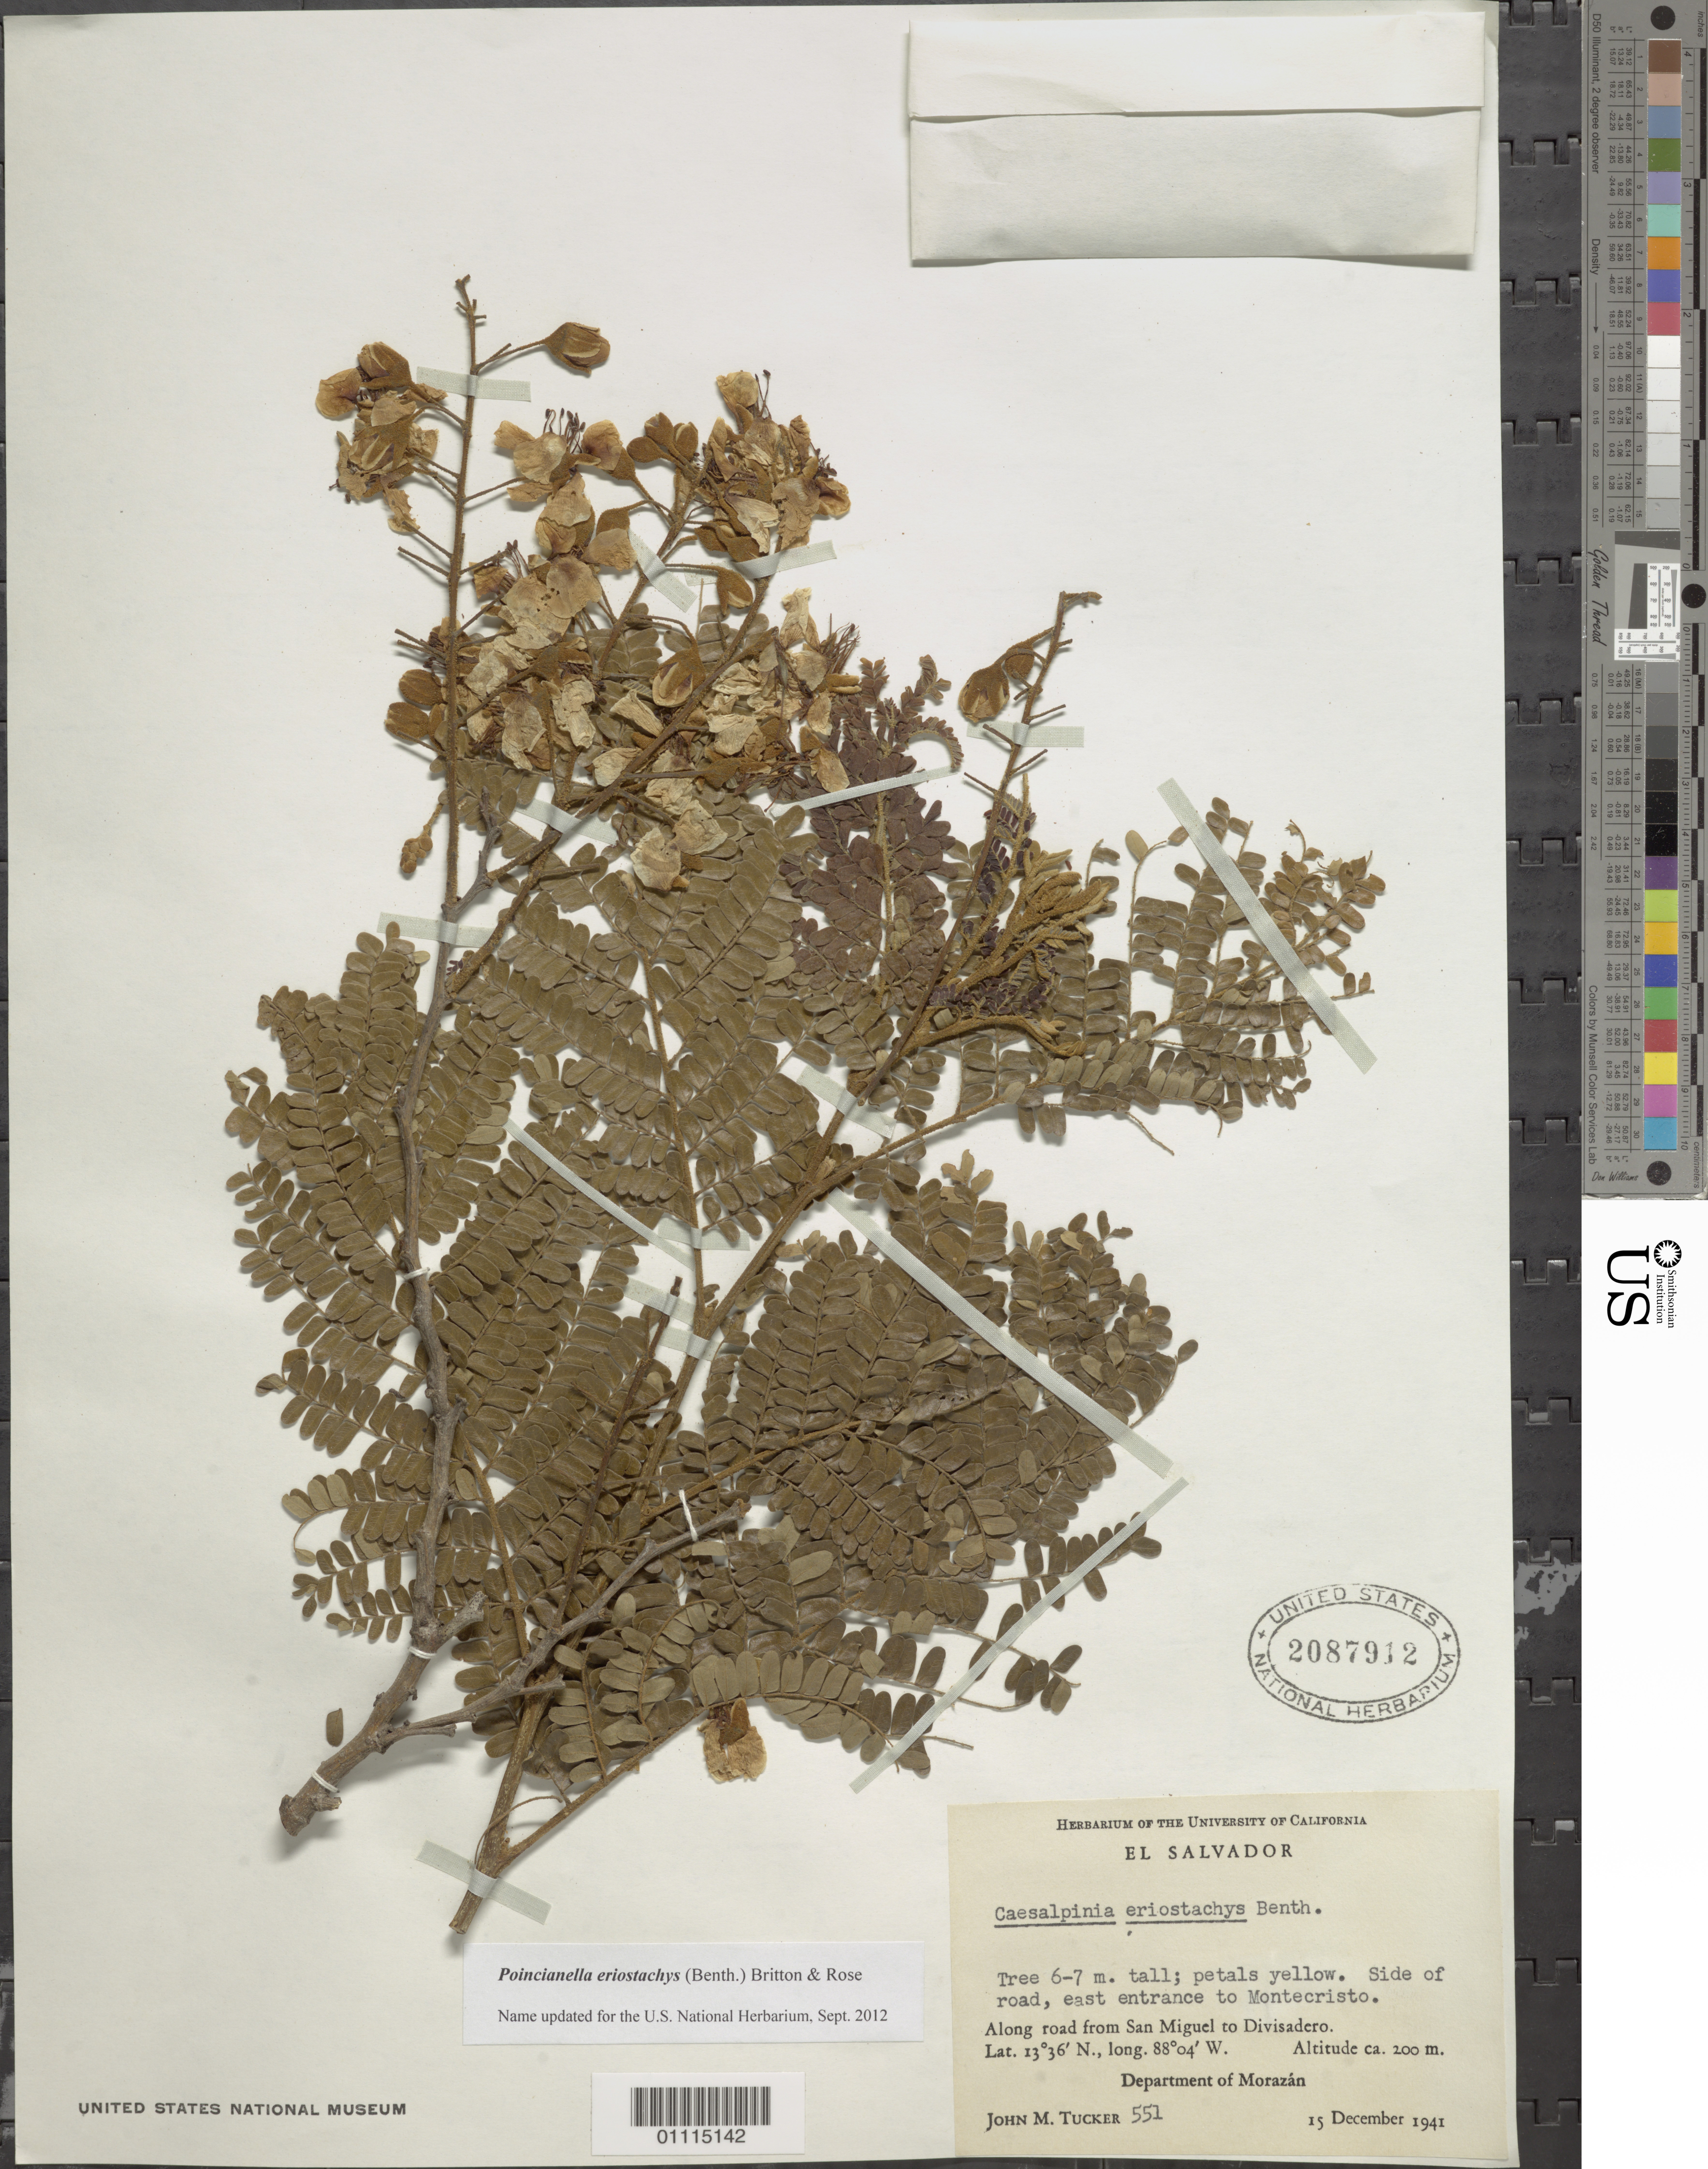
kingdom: Plantae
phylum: Tracheophyta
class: Magnoliopsida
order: Fabales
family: Fabaceae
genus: Cenostigma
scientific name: Cenostigma eriostachys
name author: (Benth.) Gagnon & G.P. Lewis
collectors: J. M. Tucker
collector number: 551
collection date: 1941-12-15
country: El Salvador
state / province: Morazán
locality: San Miguel to Divisadero road; E entrance to Montecristo.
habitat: Side of road.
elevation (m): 200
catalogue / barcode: US 2987912